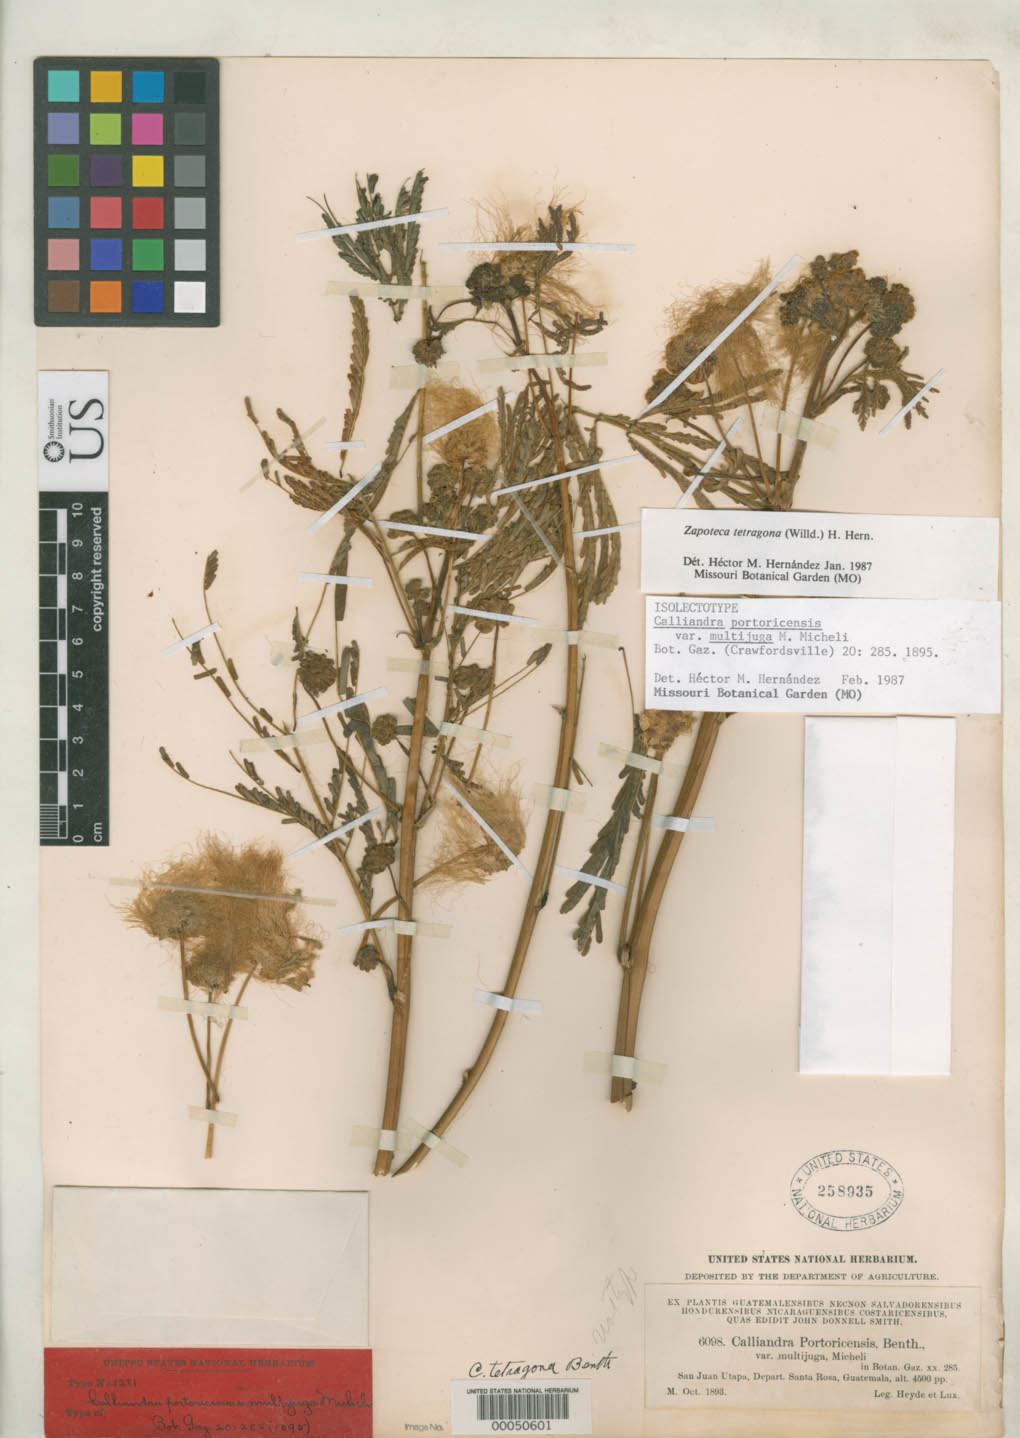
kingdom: Plantae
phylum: Tracheophyta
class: Magnoliopsida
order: Fabales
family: Fabaceae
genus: Calliandra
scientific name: Calliandra portoricensis var. multijuga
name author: Micheli ex Donn. Sm.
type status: Isolectotype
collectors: E. T. Heyde & E. Lux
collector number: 6098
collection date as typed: Oct 1893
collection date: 1893-10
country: Guatemala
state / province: Santa Rosa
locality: San Juan Utapa.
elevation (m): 4500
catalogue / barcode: US 258935